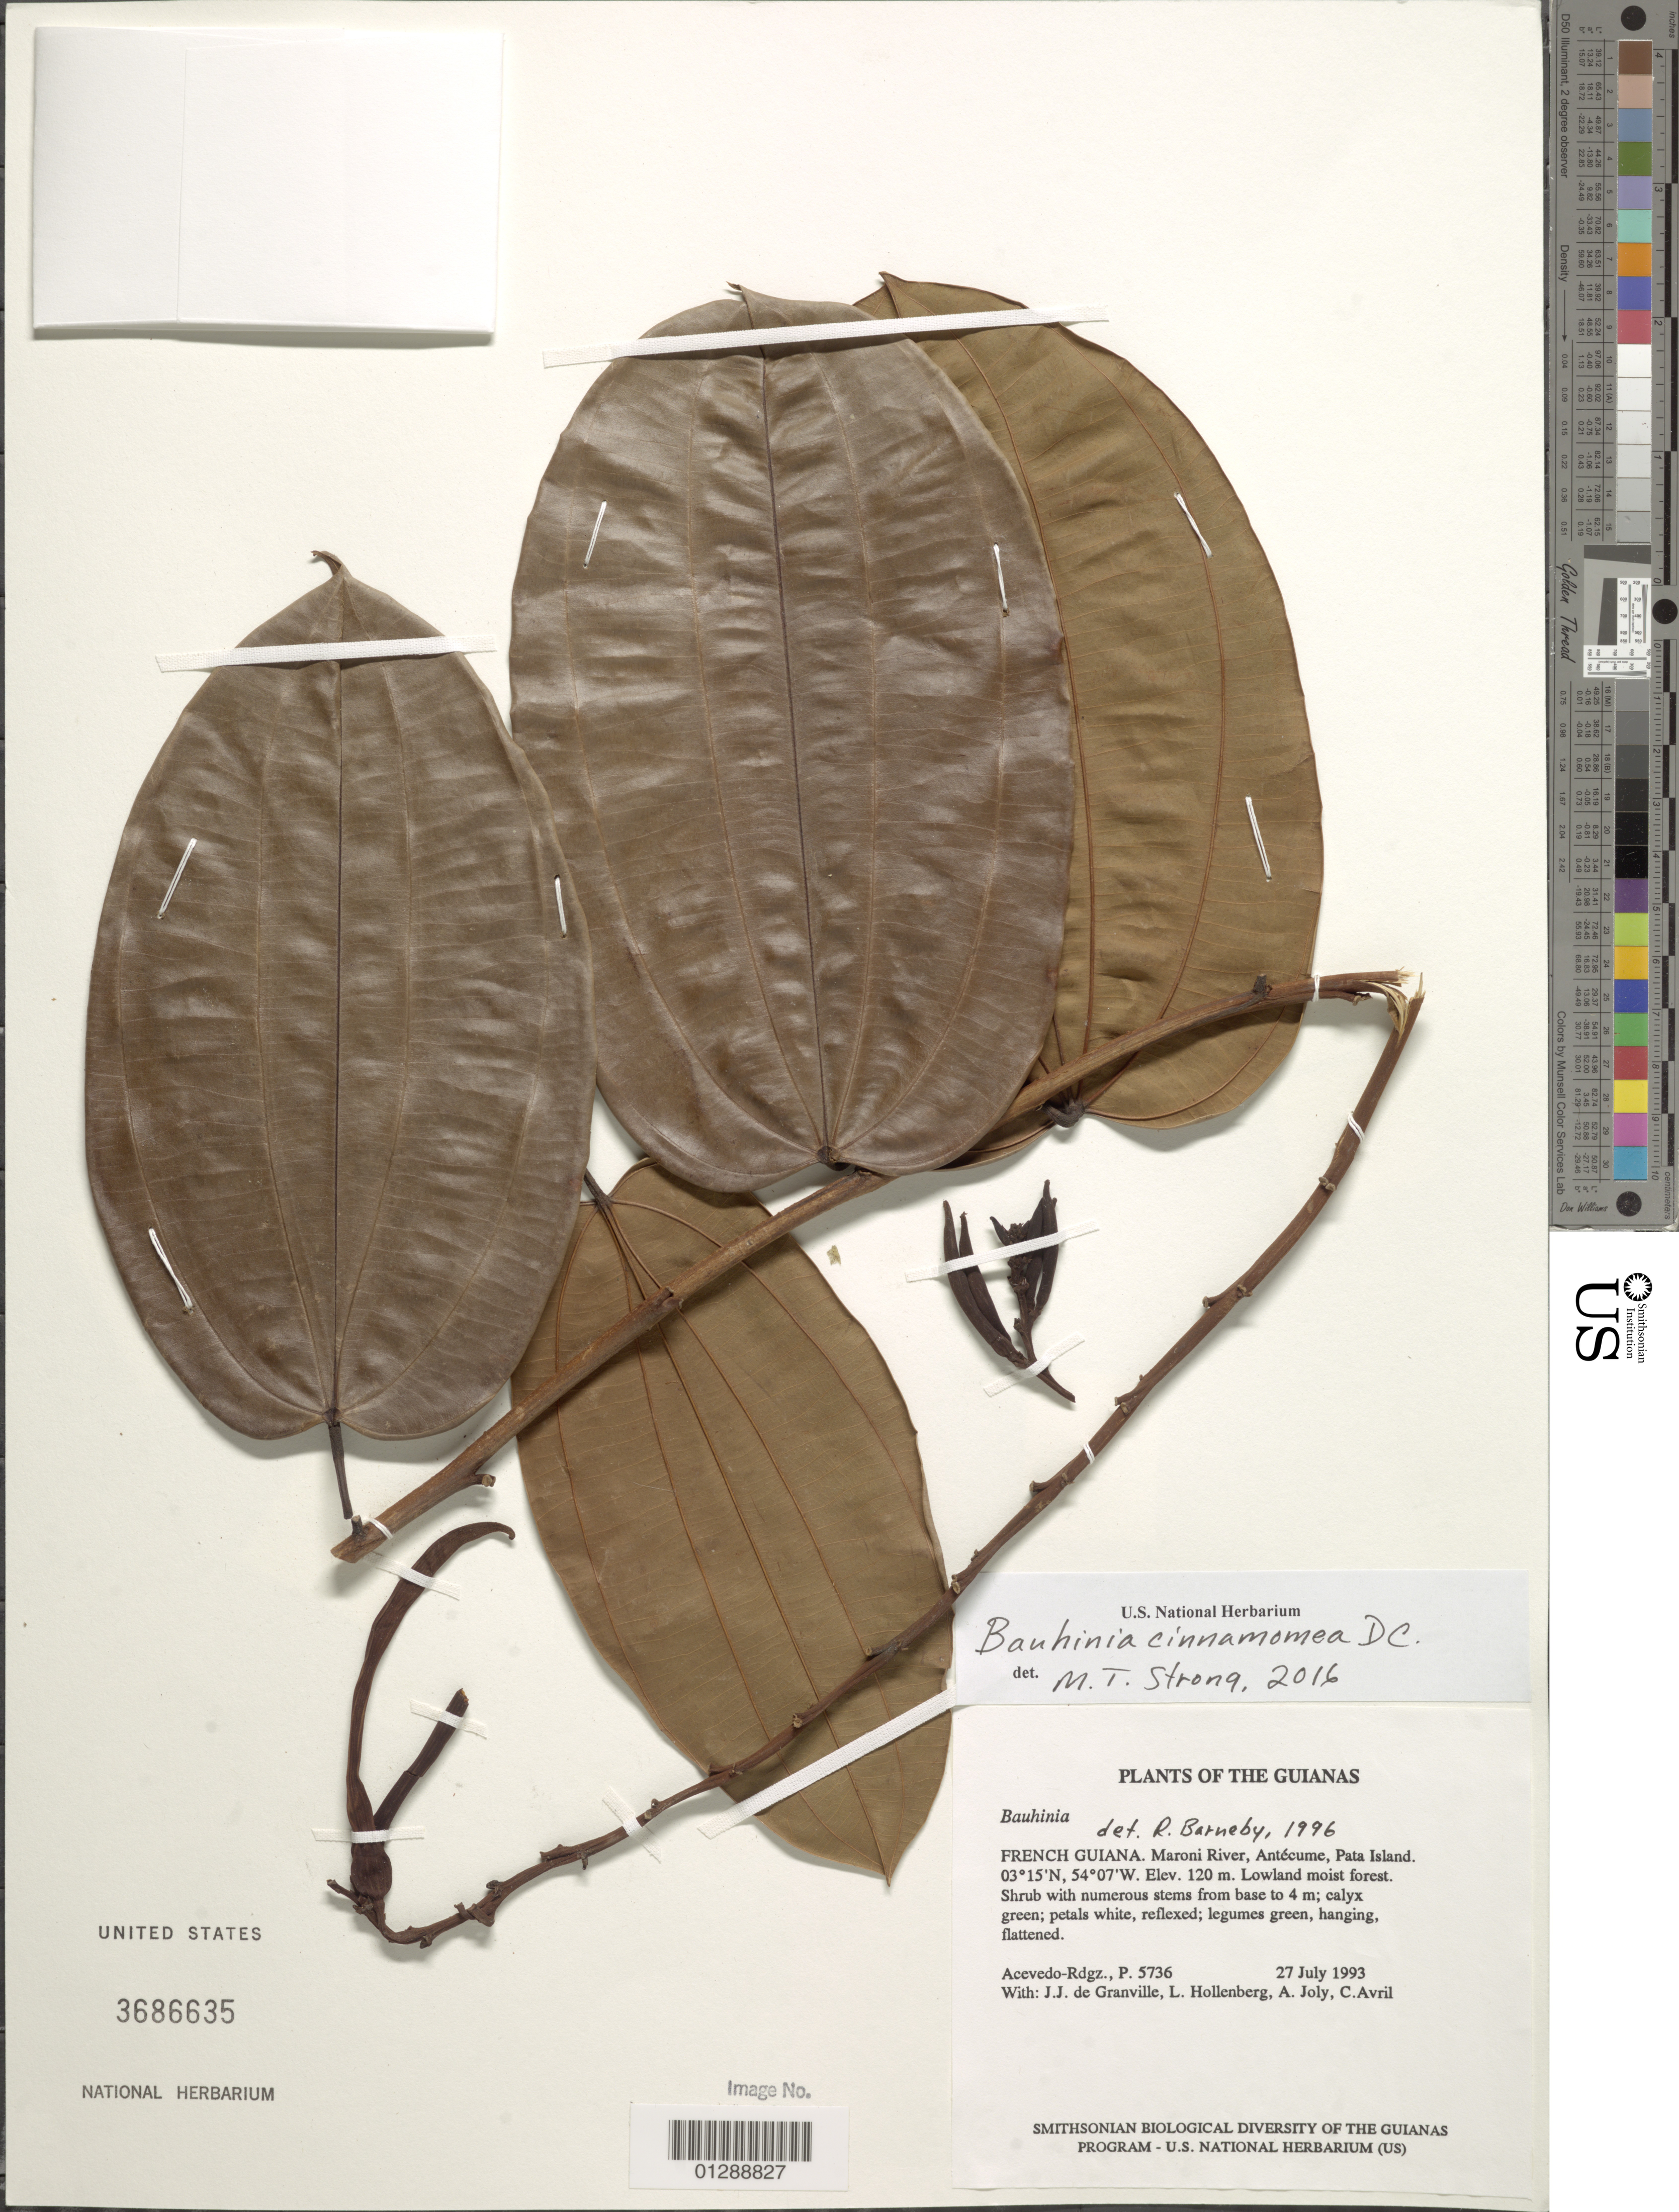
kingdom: Plantae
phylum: Tracheophyta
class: Magnoliopsida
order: Fabales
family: Fabaceae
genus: Bauhinia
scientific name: Bauhinia cinnamomea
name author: DC.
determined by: Strong, M. T., (US), Smithsonian Institution - National Museum of Natural History (UNITED STATES)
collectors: P. Acevedo-Rodr., J.-J. de Granville, L. Hollenberg, A. Joly & C. Avril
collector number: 5736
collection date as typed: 27 July 1993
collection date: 1993-07-27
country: French Guiana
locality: Maroni River, Antécume, Pata Island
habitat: Lowland moist forest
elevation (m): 120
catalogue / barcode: US 3686635